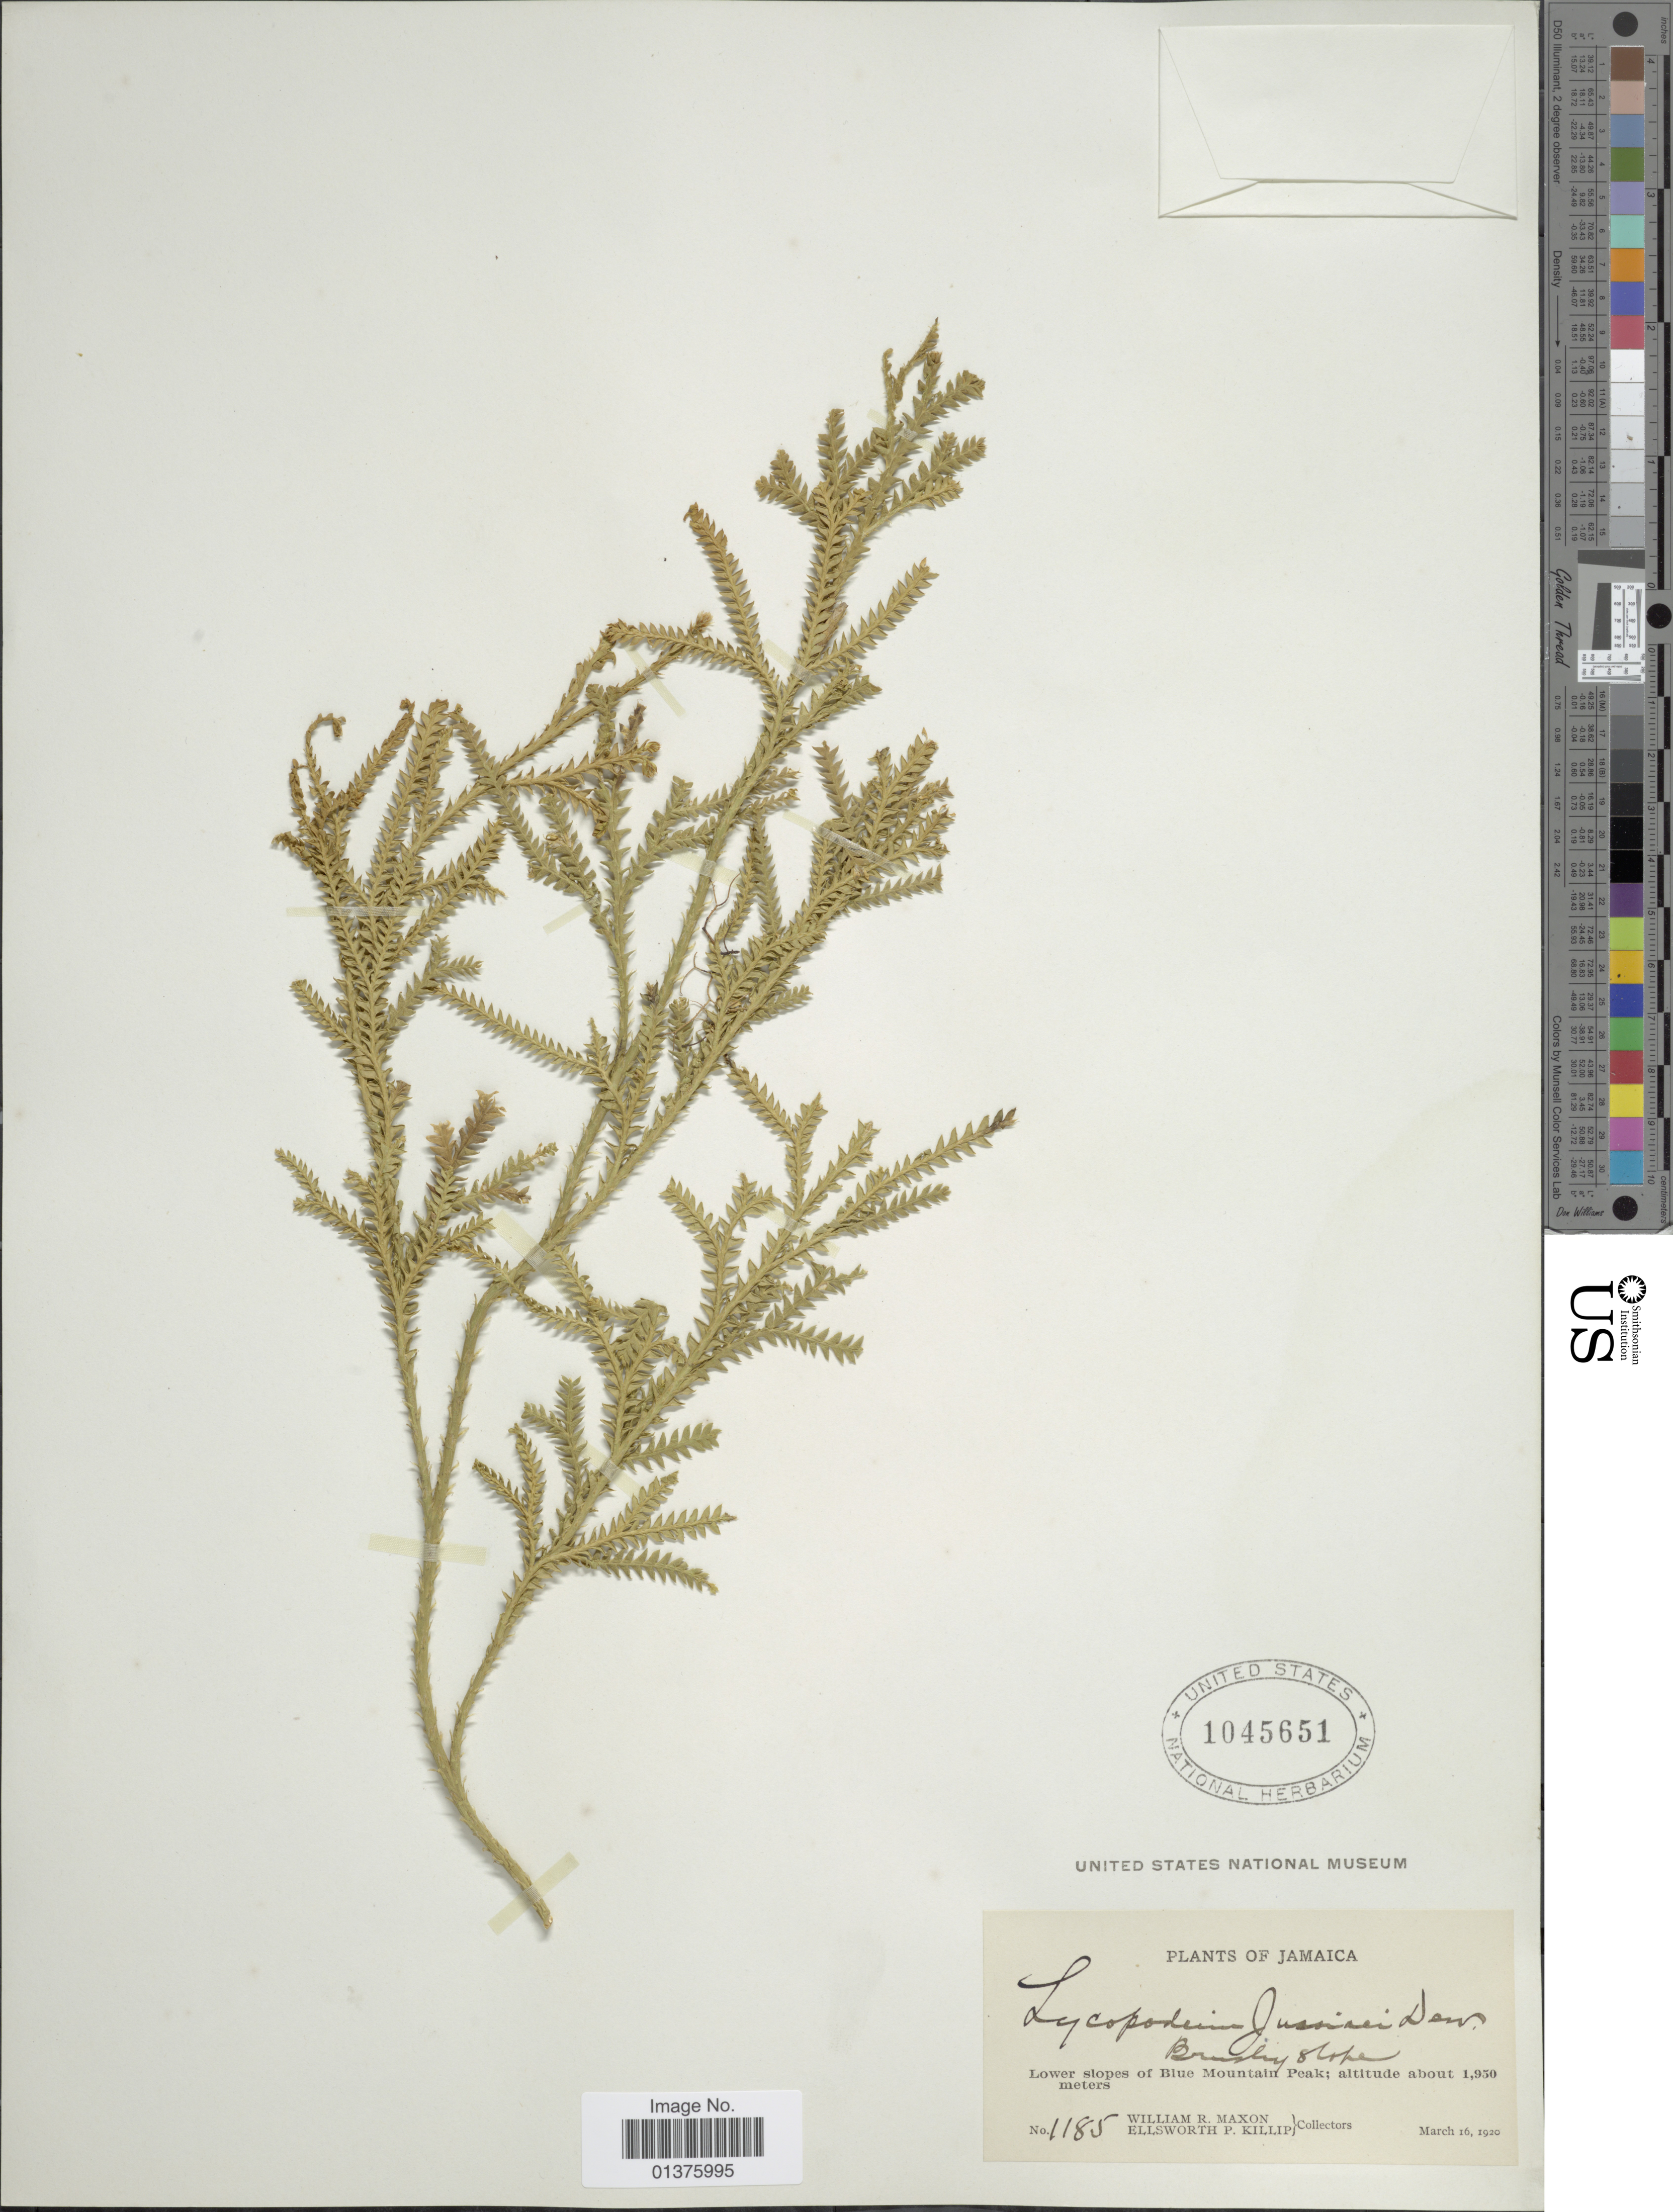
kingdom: Plantae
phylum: Tracheophyta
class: Lycopodiopsida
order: Lycopodiales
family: Lycopodiaceae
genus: Diphasium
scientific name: Diphasium jussiaei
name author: (Desv.) C. Presl ex Rothm.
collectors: W. R. Maxon & E. P. Killip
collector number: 1185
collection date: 1920-03-16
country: Jamaica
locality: Loewr slopes of Blue Mountain Peak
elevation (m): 1950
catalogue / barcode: US 1045651